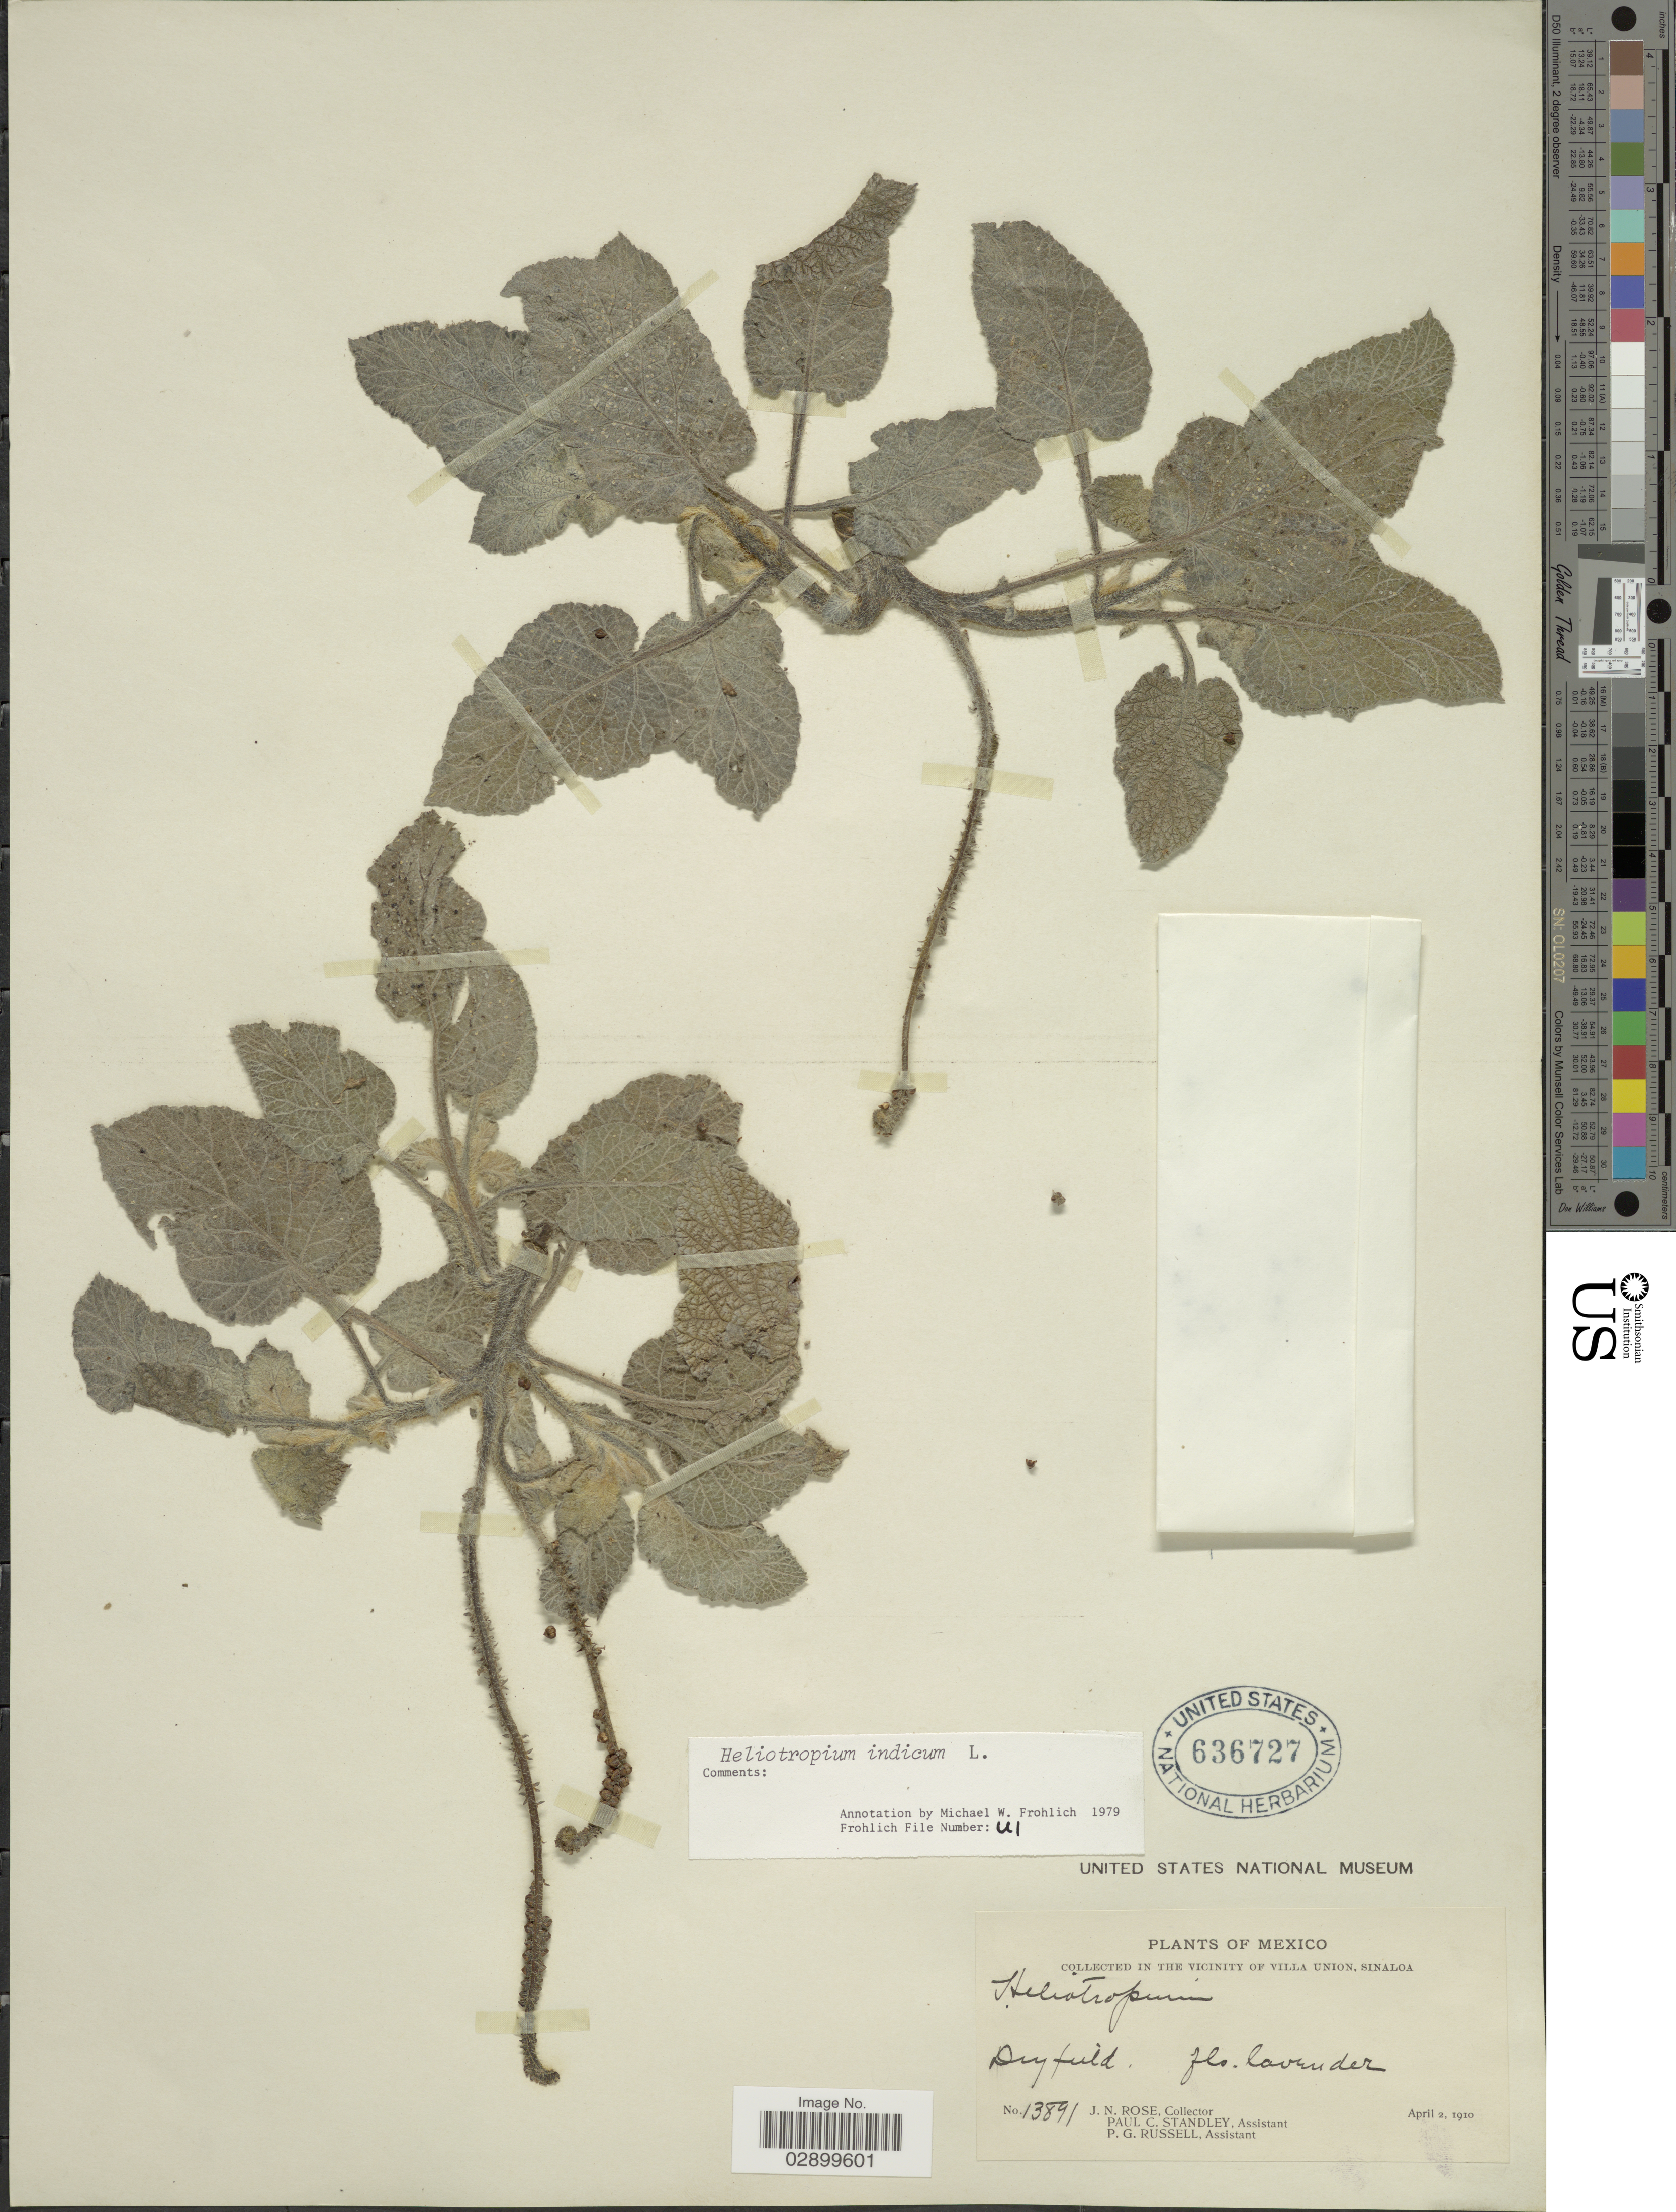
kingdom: Plantae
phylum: Tracheophyta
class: Magnoliopsida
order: Boraginales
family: Heliotropiaceae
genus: Heliotropium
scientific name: Heliotropium indicum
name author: L.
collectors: J. N. Rose, P. C. Standley & P. G. Russell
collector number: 13891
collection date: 1910-04-02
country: Mexico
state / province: Sinaloa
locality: In the vicinity of Villa Union.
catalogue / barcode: US 636727